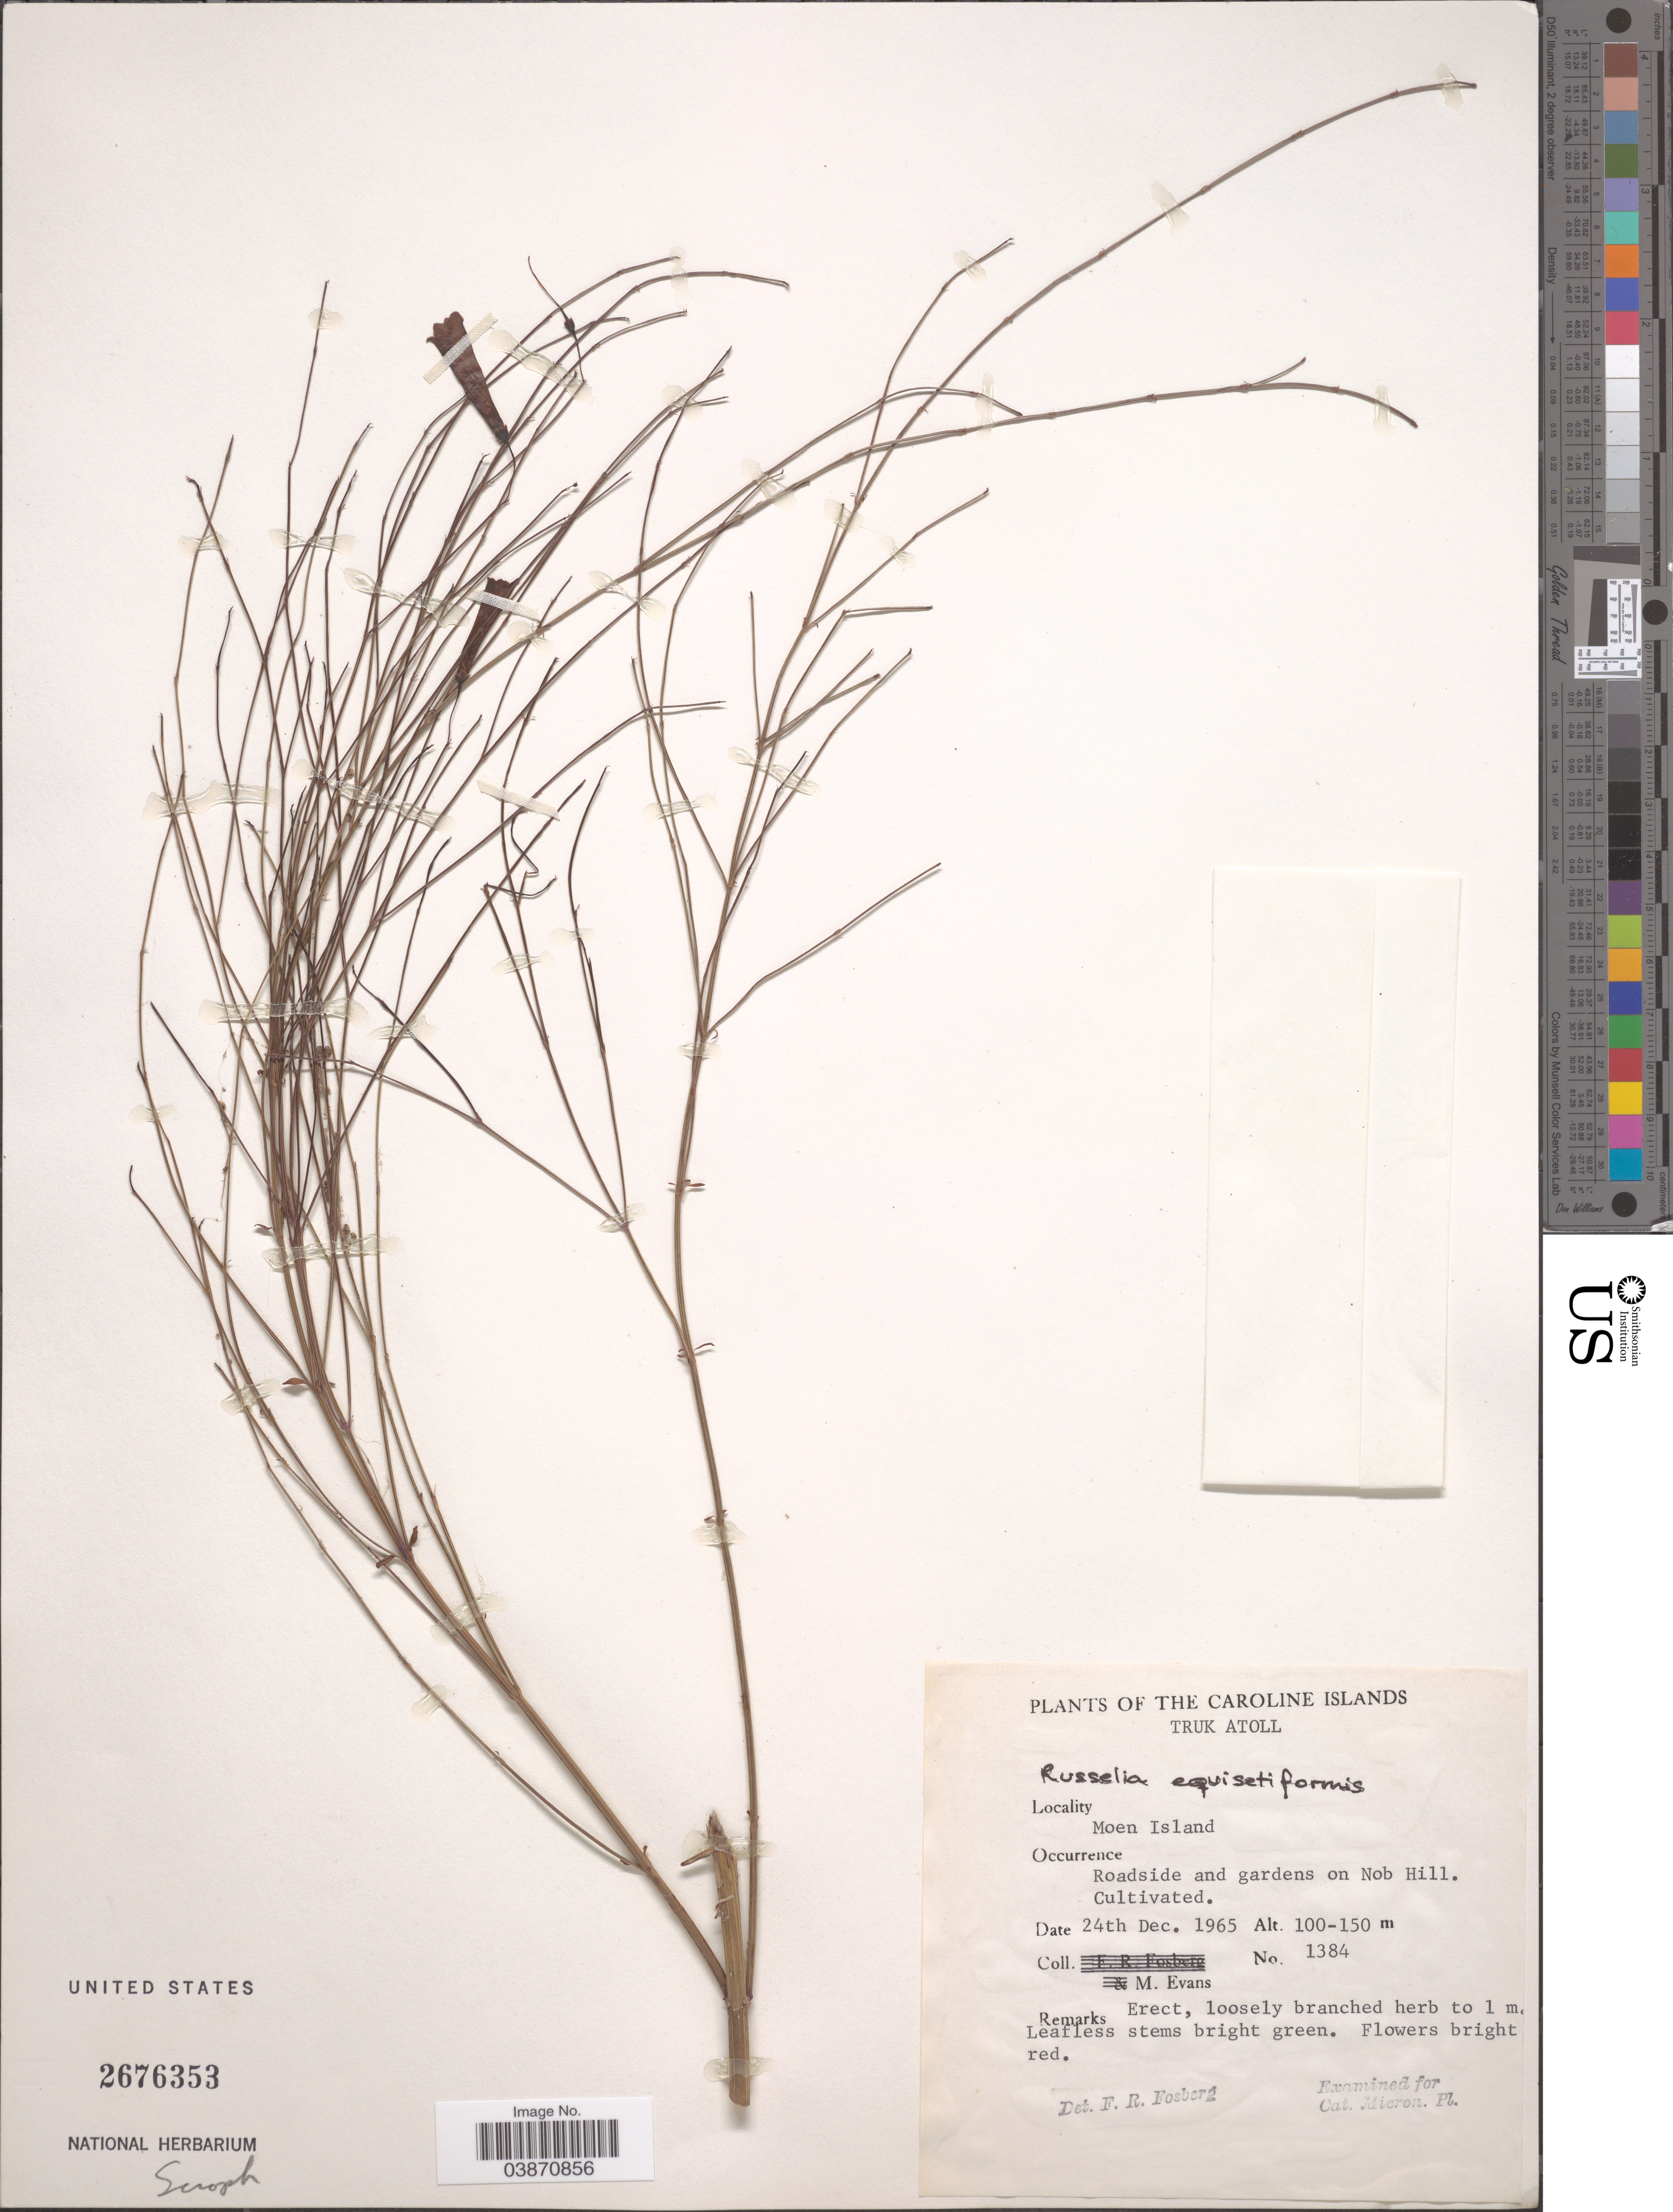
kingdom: Plantae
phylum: Tracheophyta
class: Magnoliopsida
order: Lamiales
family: Plantaginaceae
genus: Russelia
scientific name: Russelia equisetiformis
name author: Schltdl. & Cham.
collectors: M. Evans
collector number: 1384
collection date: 1965-12-24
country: Micronesia, Federated States of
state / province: Truk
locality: The Caroline Islands. Truk Atoll. Moen Island. Roadside and gardens on Nob Hill.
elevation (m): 100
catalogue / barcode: US 2676353